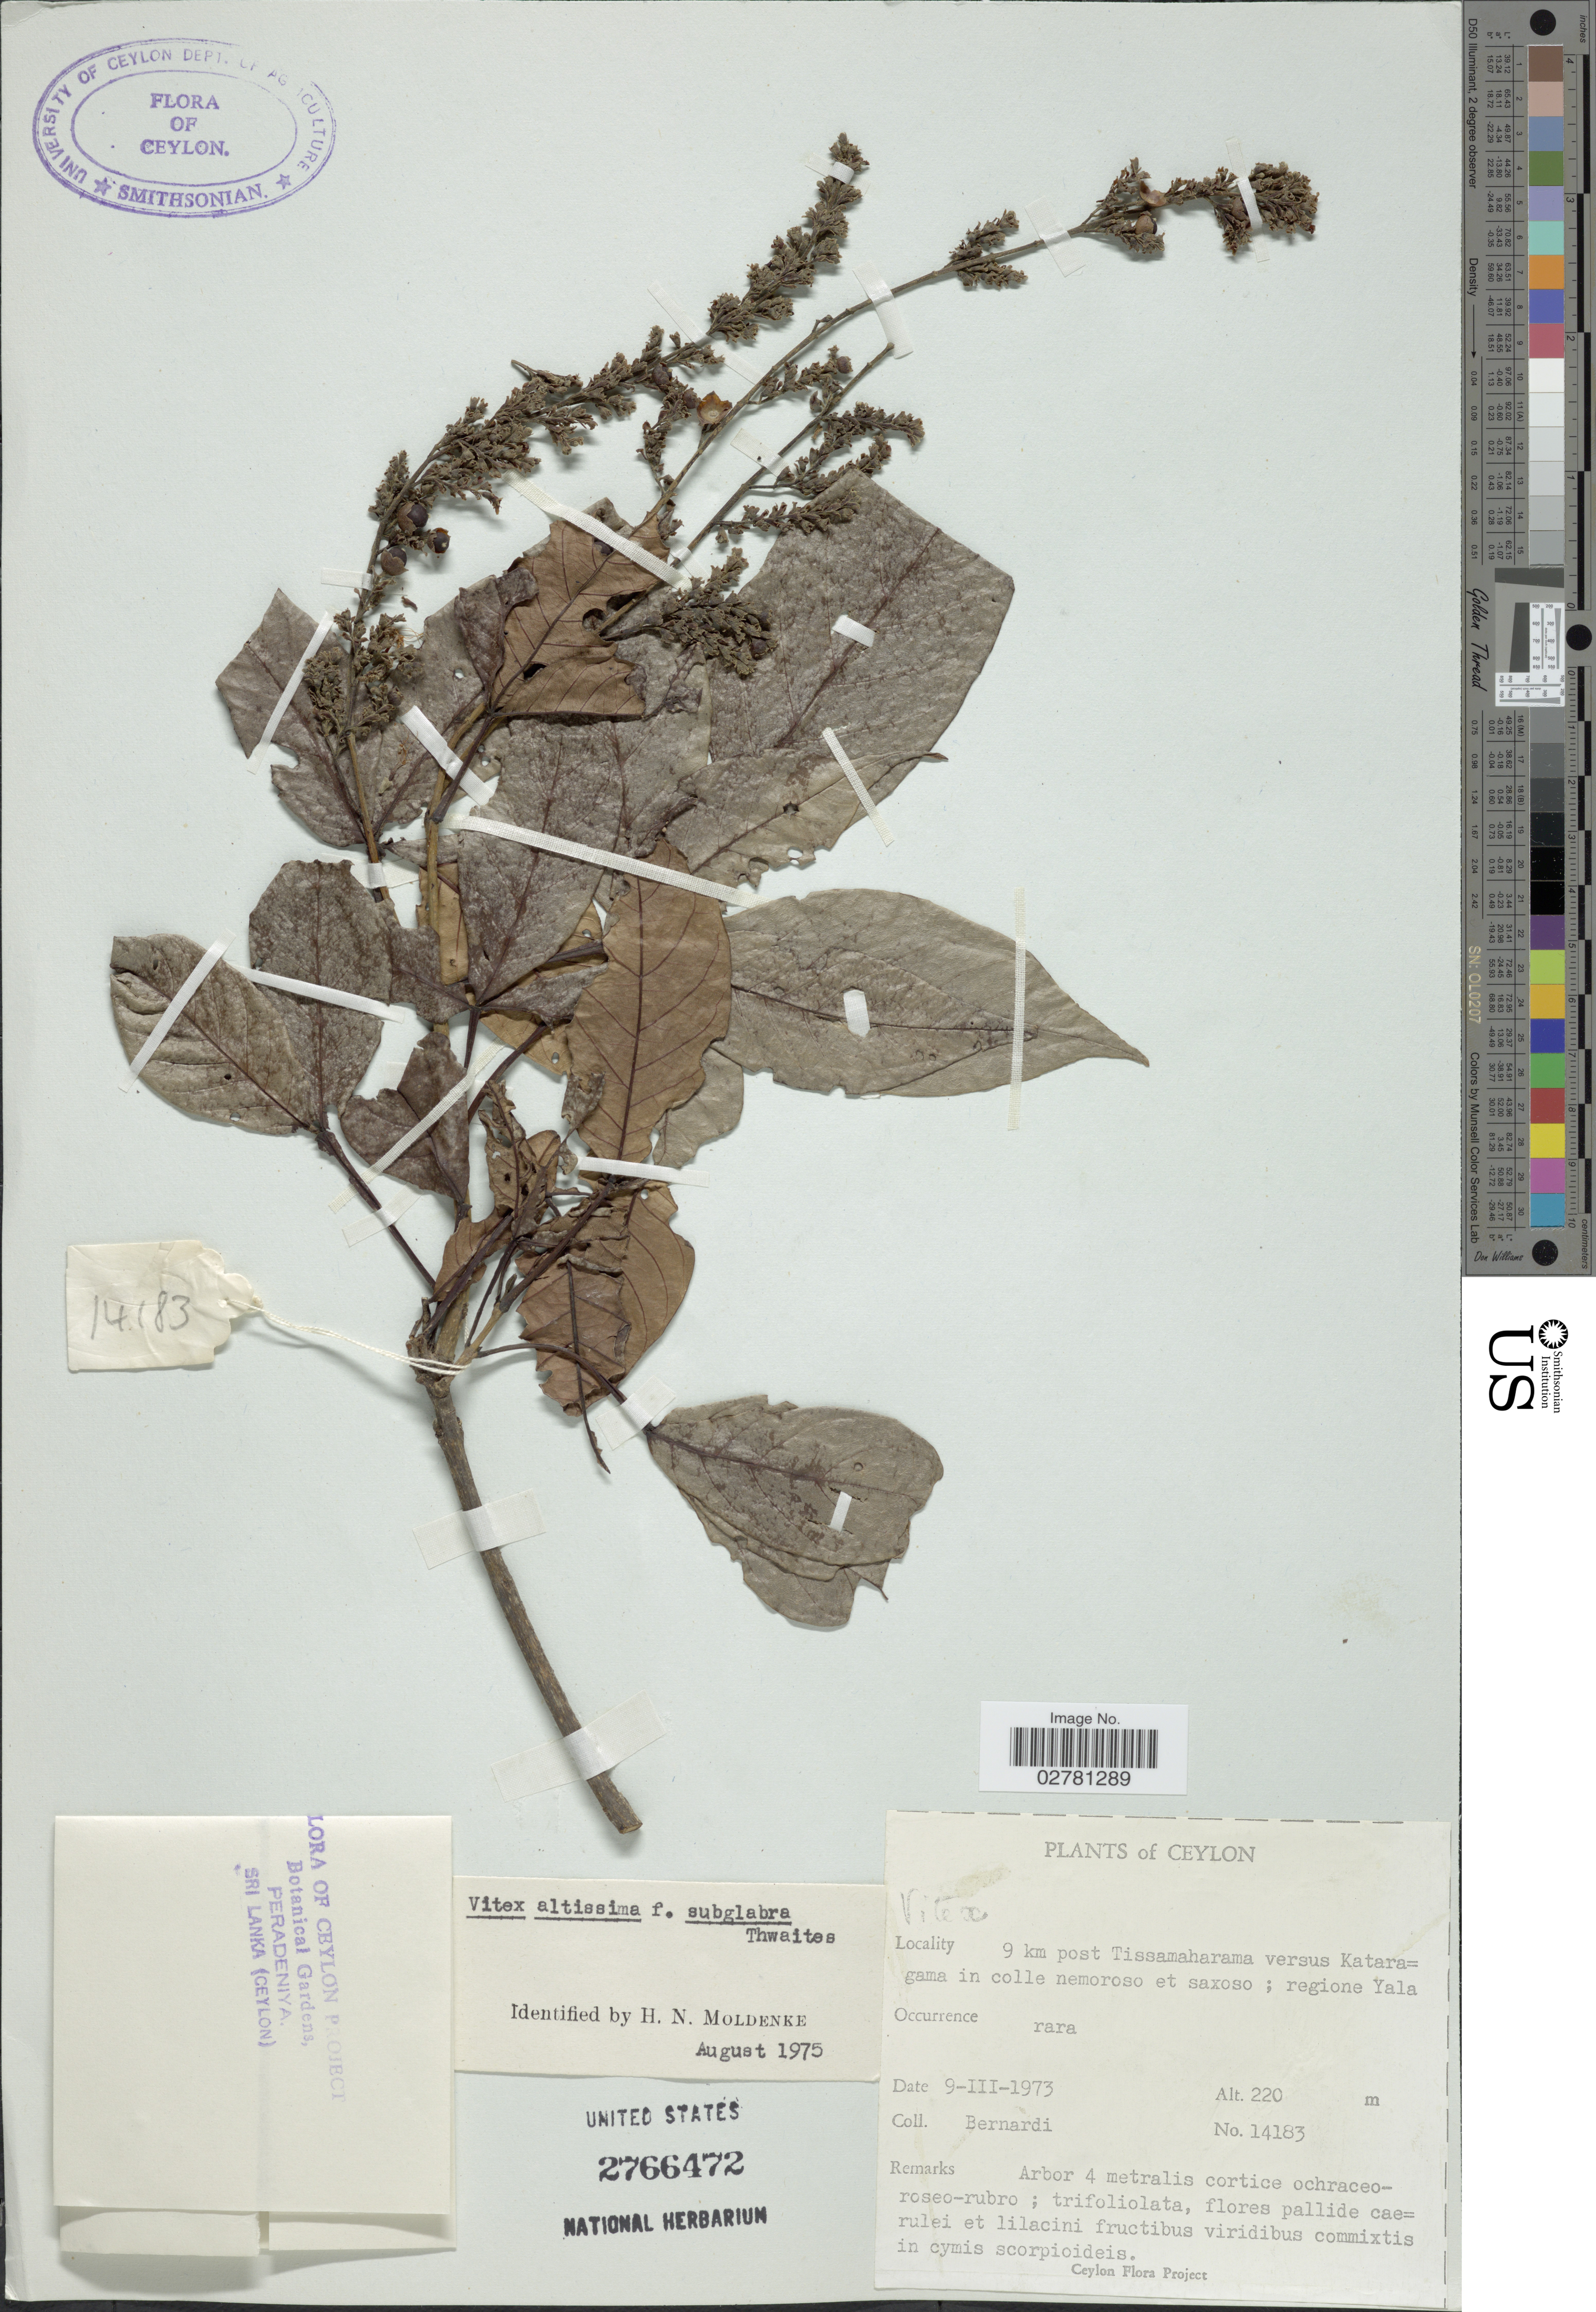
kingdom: Plantae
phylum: Tracheophyta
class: Magnoliopsida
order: Lamiales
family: Lamiaceae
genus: Vitex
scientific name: Vitex altissima f. subglabra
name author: C.B. Clarke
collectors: Bernardi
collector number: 14183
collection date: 1973-03-09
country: Sri Lanka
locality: Ceylon. 9 km post Tissamaharama versus Kataragama in colle nemoroso et saxoso; regione Yala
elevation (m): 220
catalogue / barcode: US 2766472